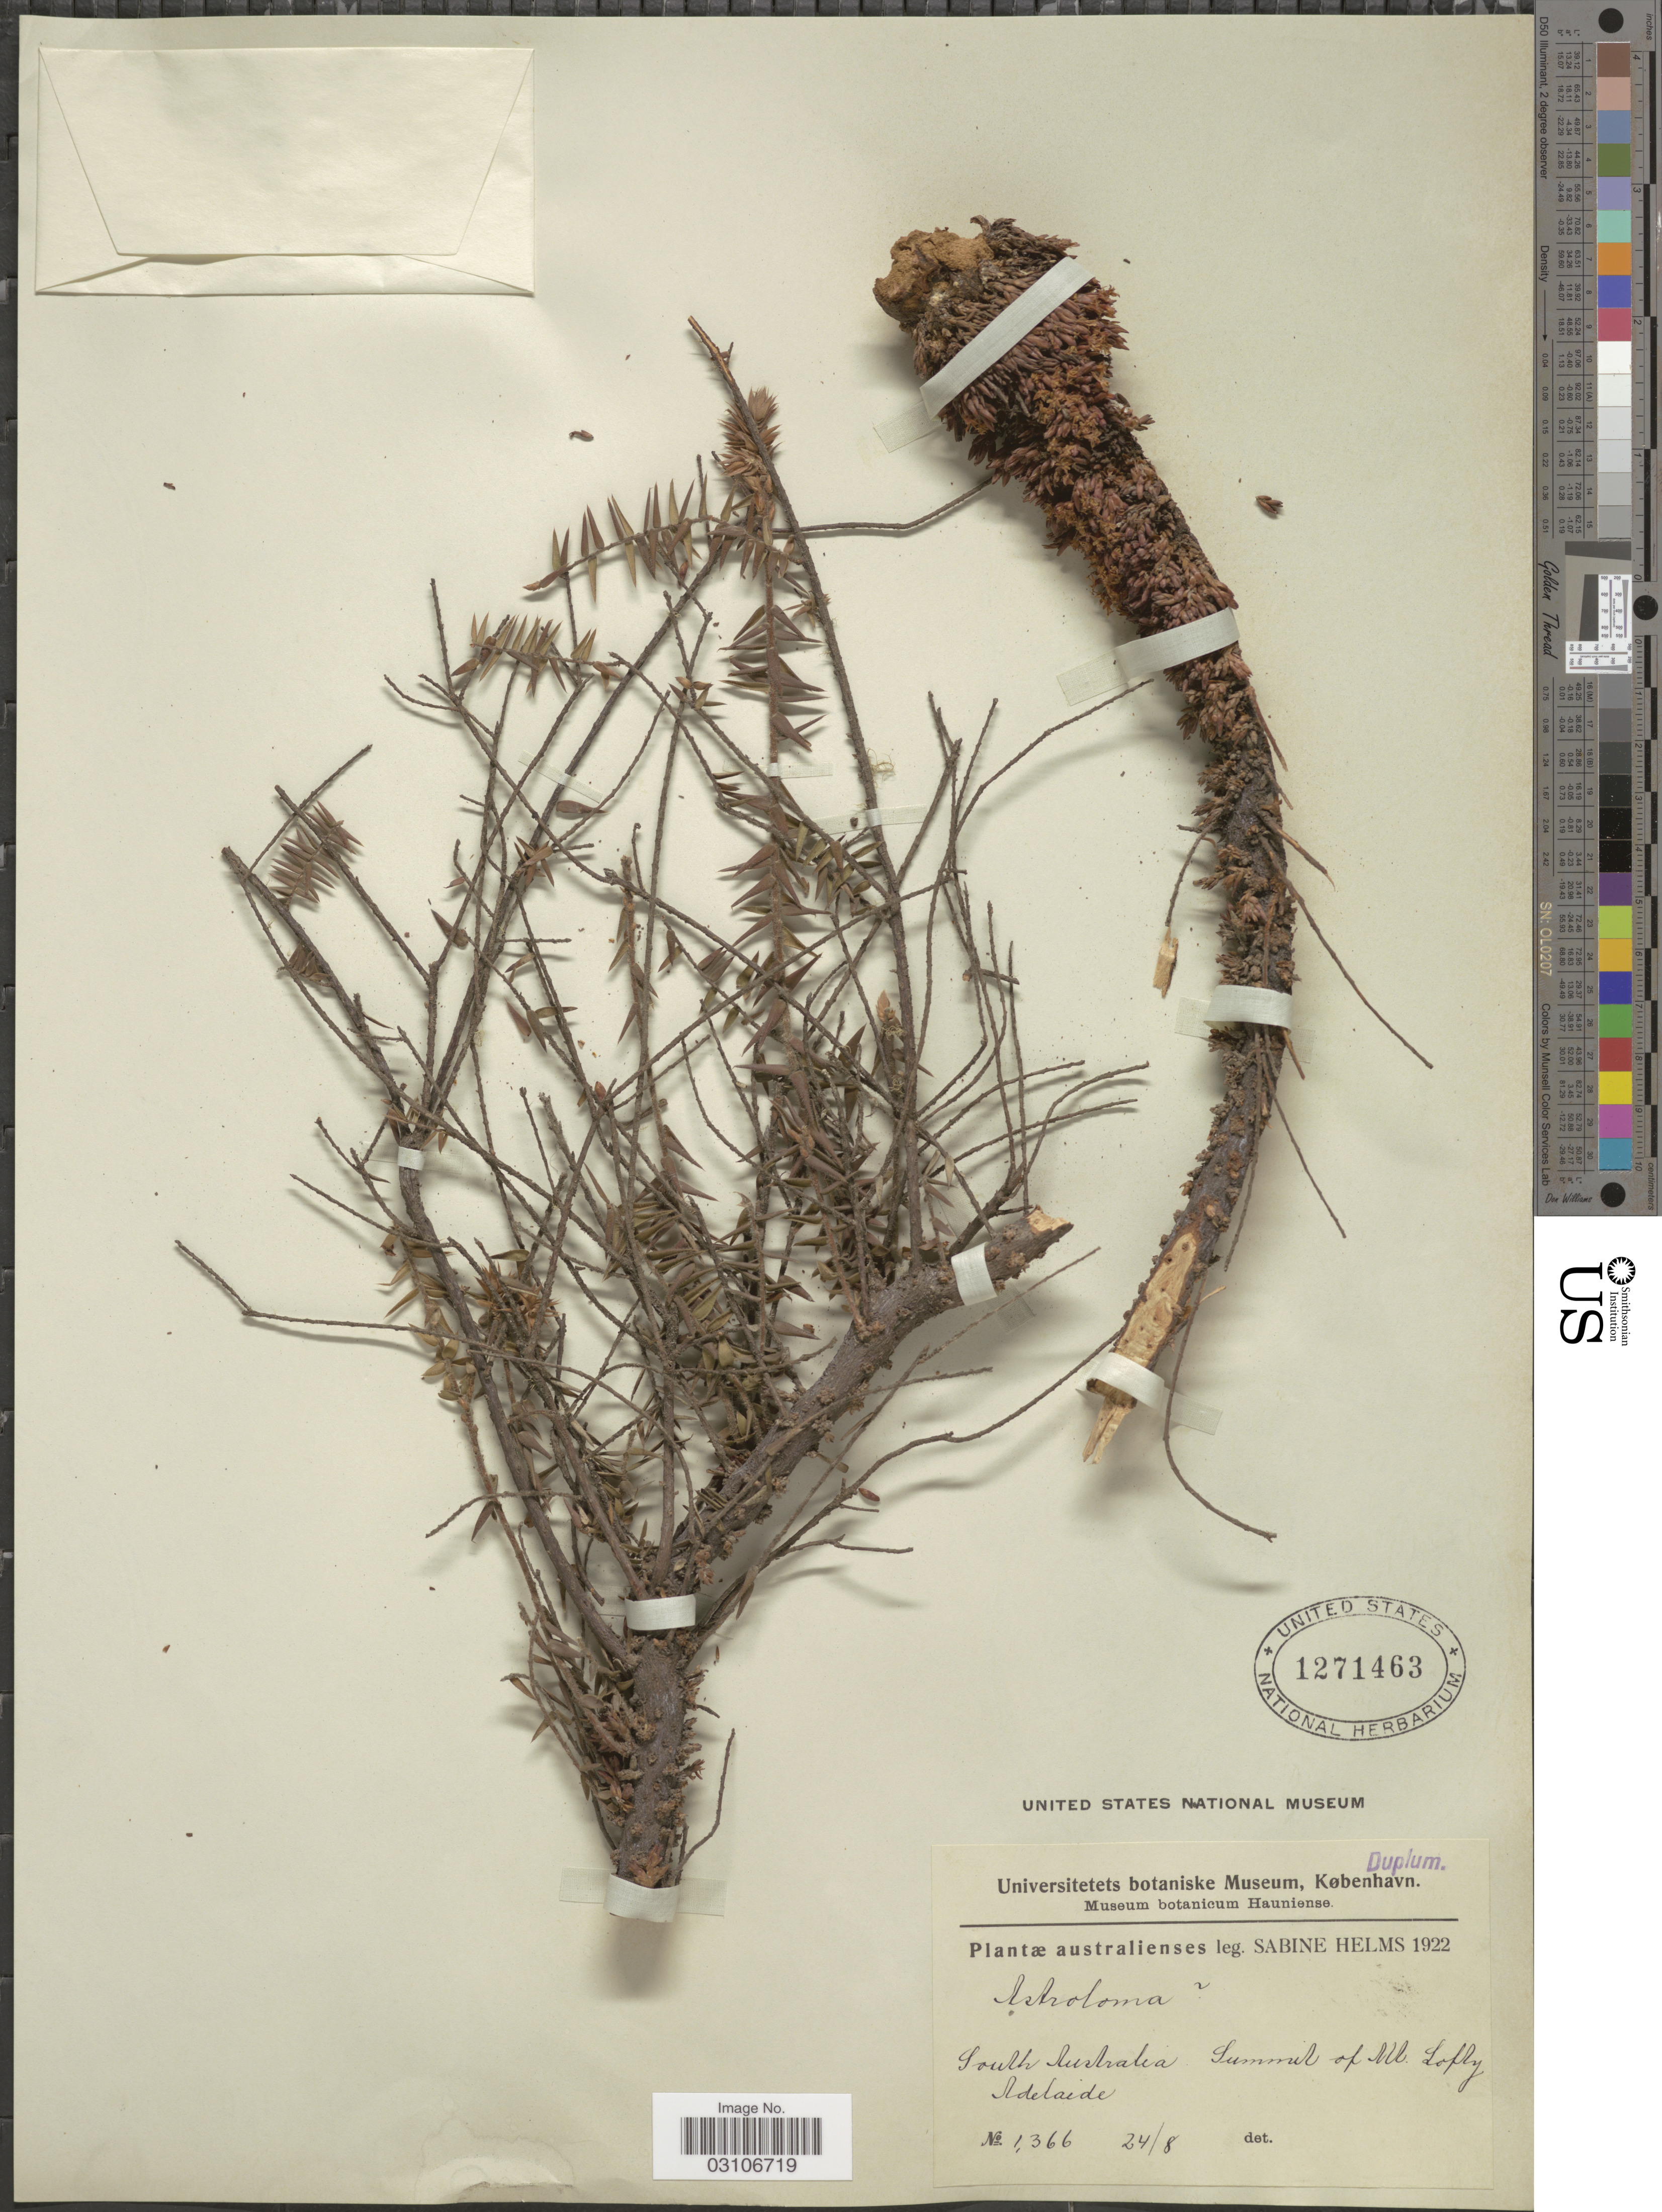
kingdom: Plantae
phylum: Tracheophyta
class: Magnoliopsida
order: Ericales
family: Ericaceae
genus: Astroloma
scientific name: Astroloma sp.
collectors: S. Helms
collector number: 1366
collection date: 1922-08-24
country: Australia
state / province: South Australia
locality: Australienses. Summit of Mt. Lofty Adelaide.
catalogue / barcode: US 1271463